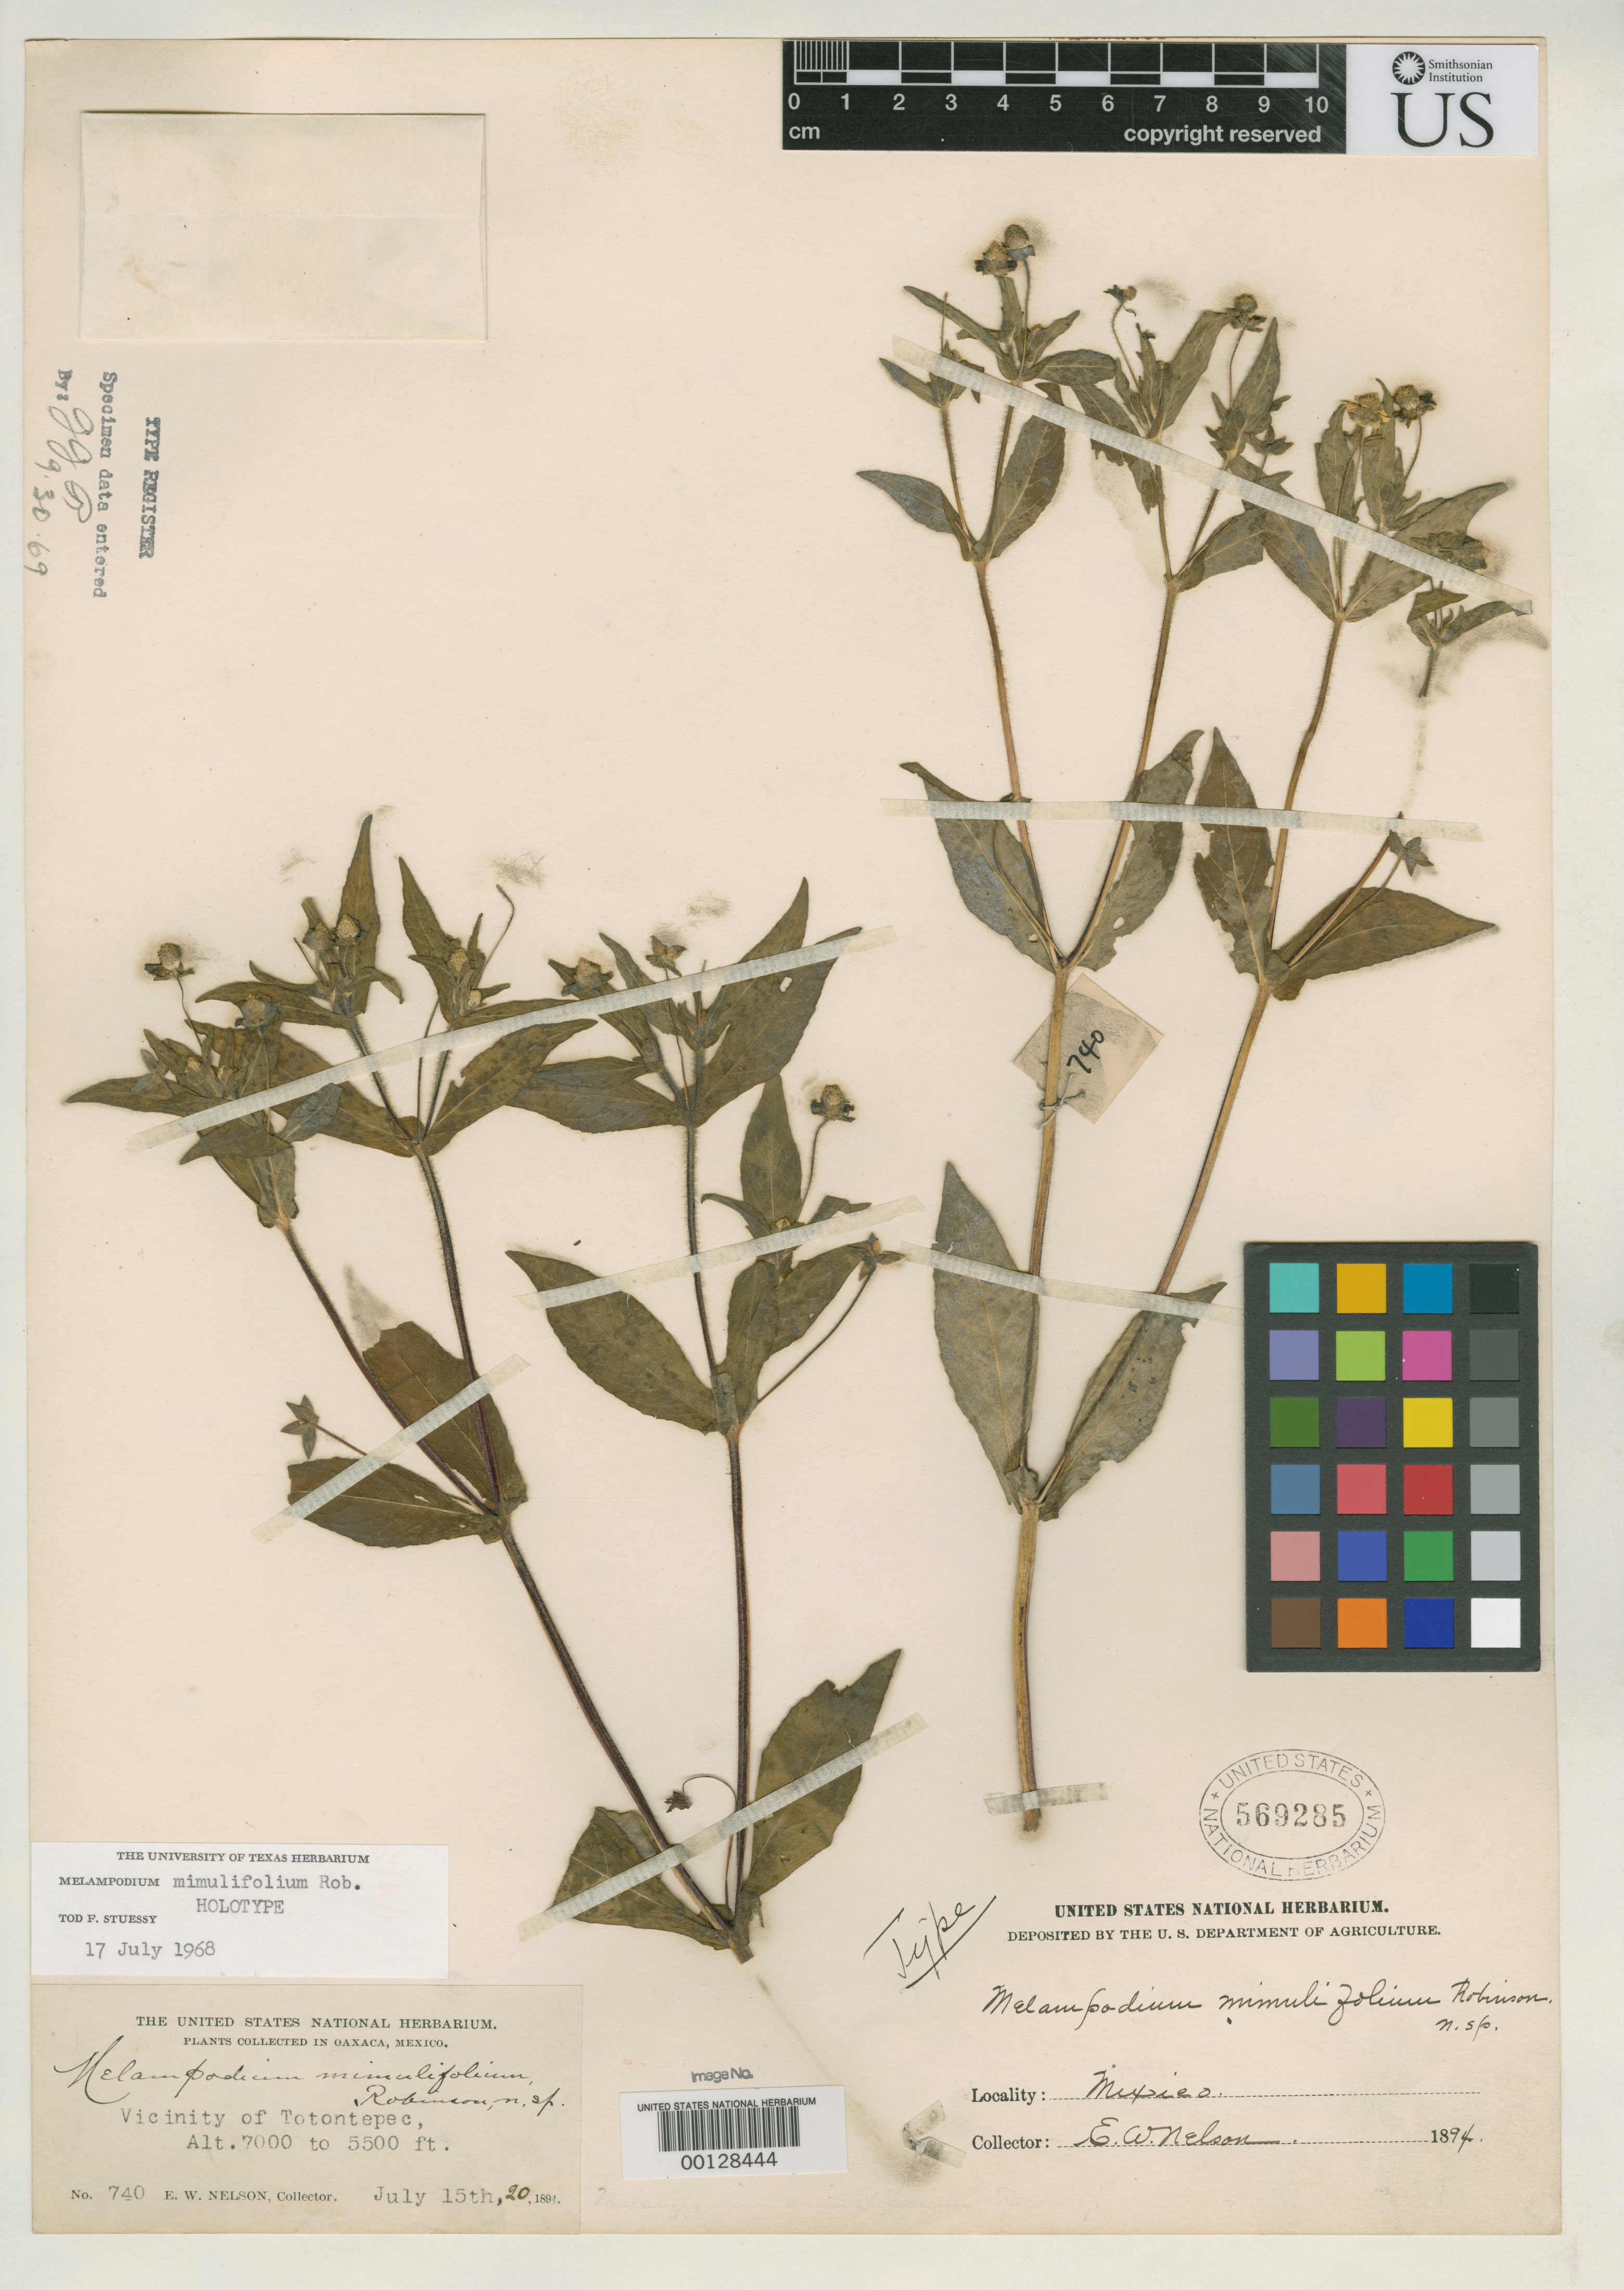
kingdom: Plantae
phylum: Tracheophyta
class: Magnoliopsida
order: Asterales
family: Asteraceae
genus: Melampodium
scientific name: Melampodium mimulifolium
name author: B.L. Rob.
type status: Holotype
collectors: E. W. Nelson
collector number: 740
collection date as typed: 15 Jul 1894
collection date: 1894-07-15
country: Mexico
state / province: Oaxaca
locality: Totontopec vicinity.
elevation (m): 1700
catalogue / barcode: US 569285